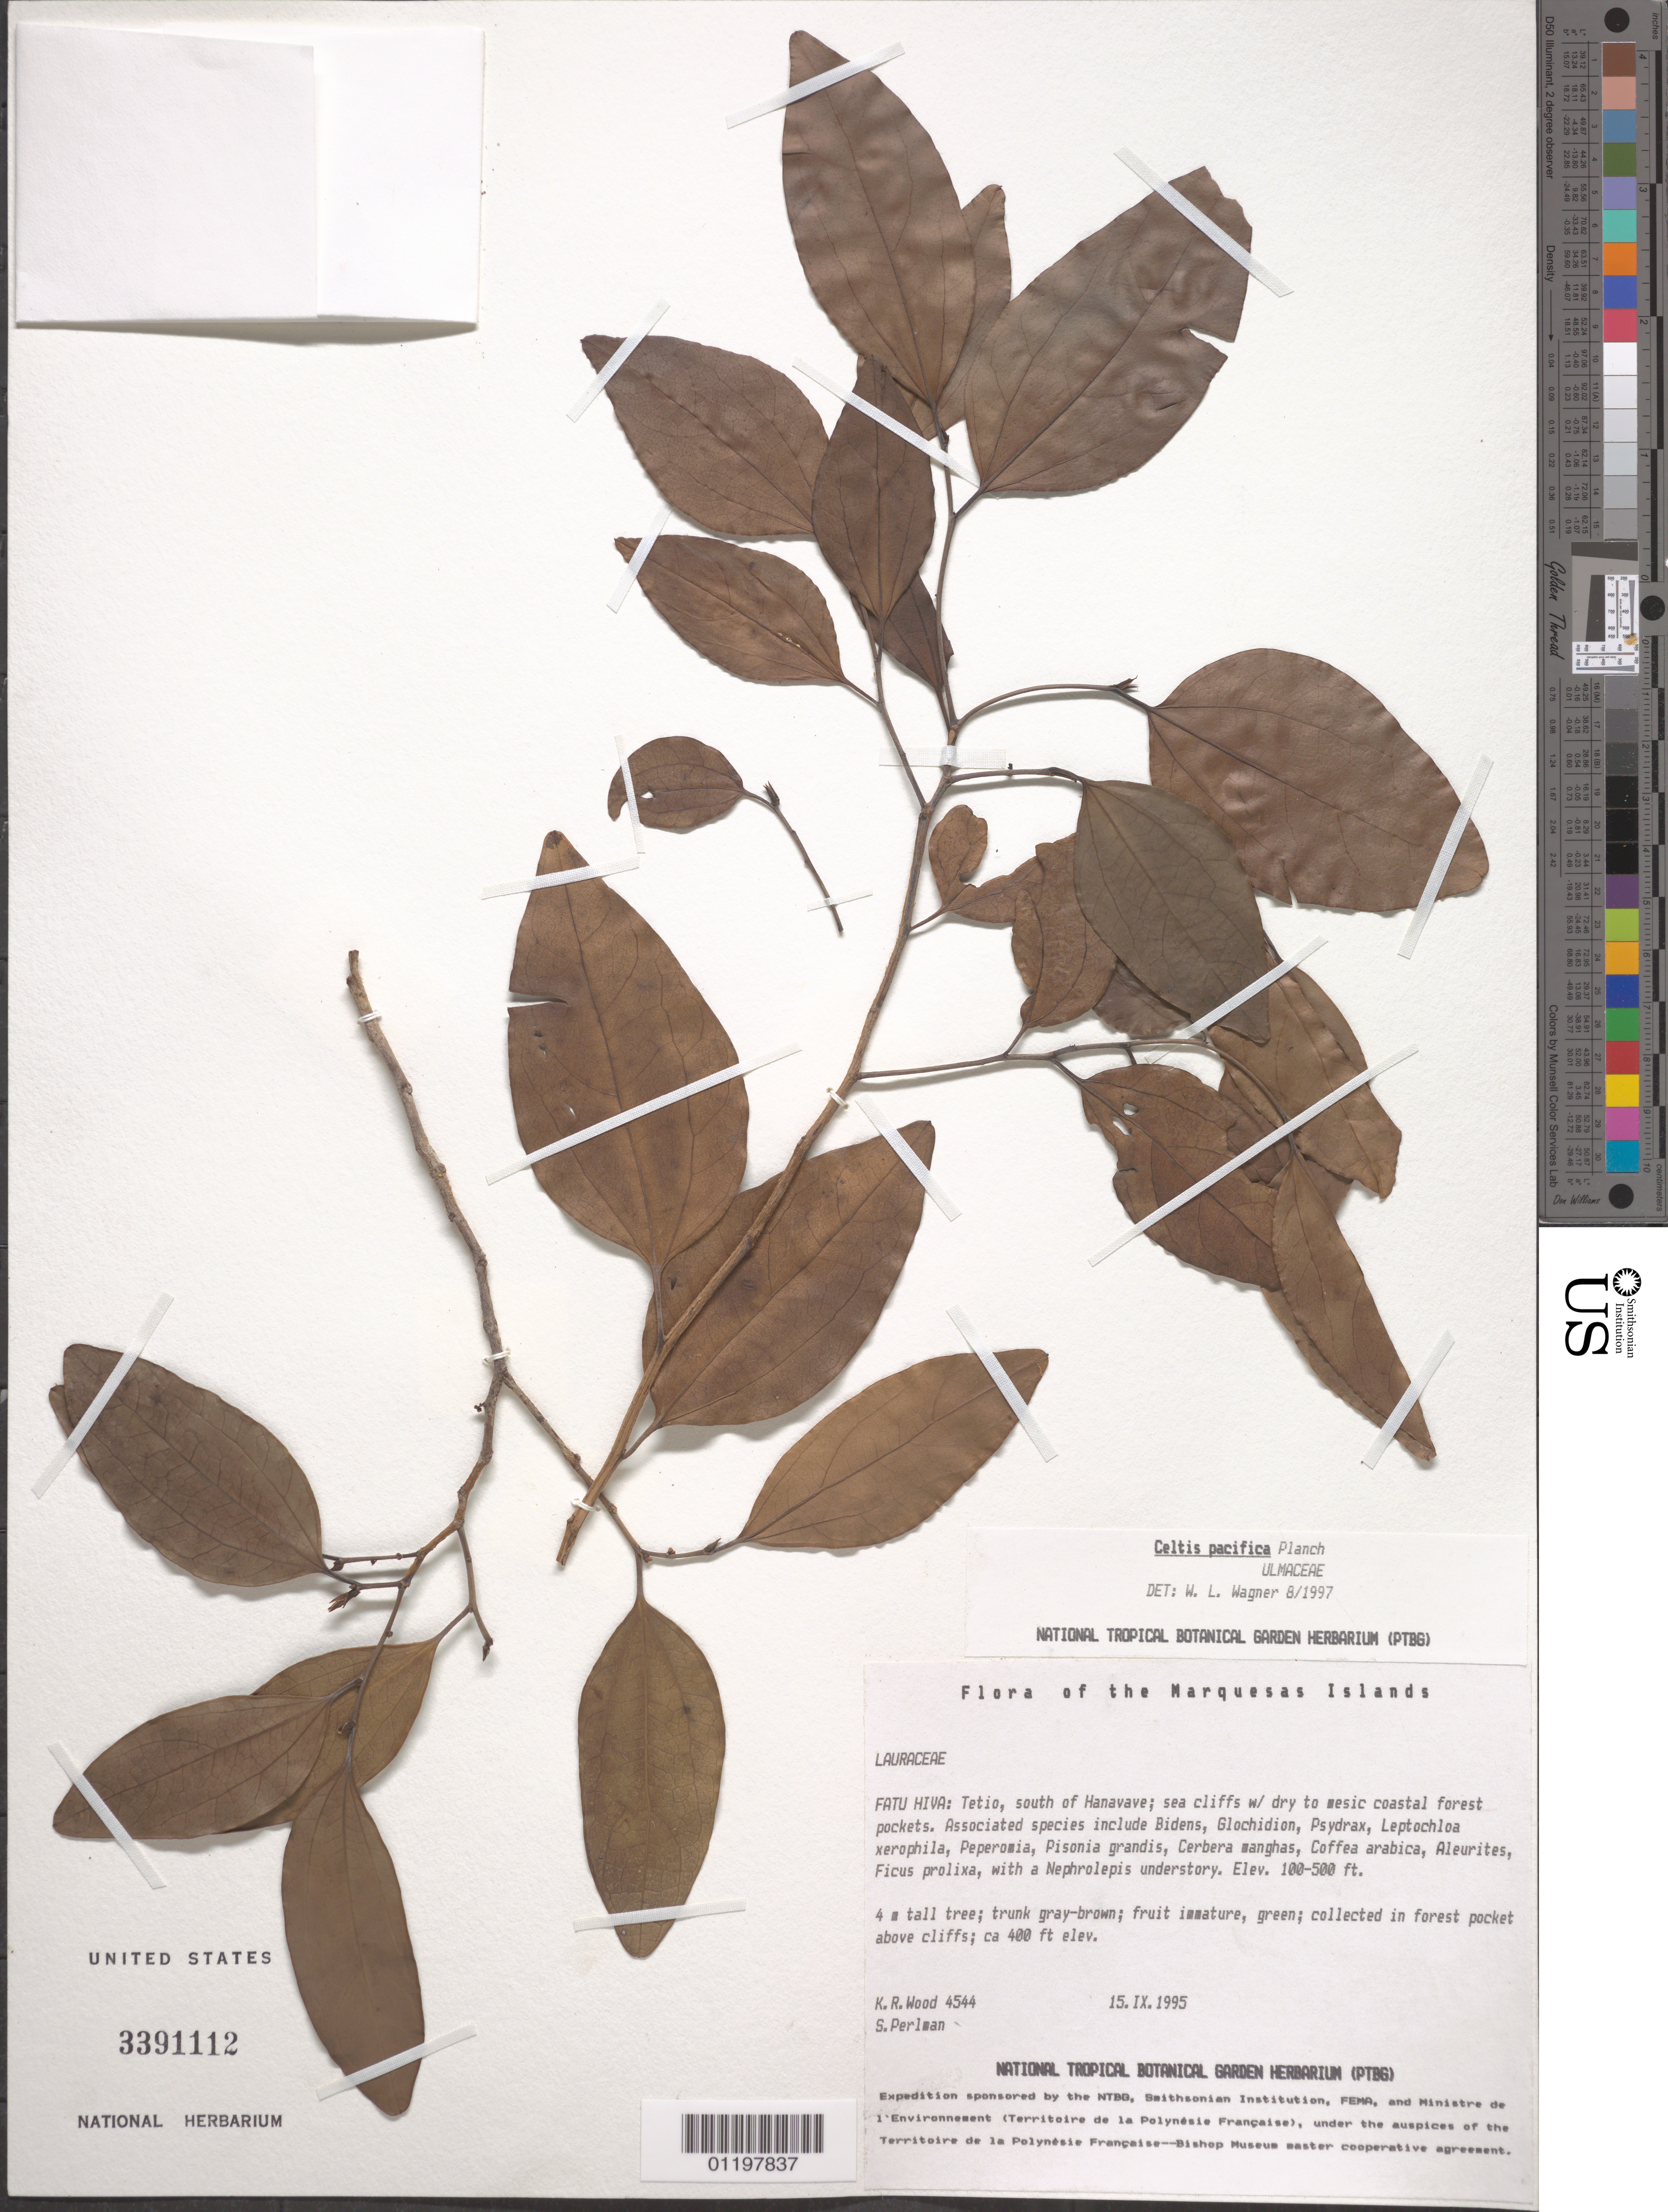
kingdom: Plantae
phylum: Tracheophyta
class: Magnoliopsida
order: Rosales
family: Cannabaceae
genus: Celtis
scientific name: Celtis pacifica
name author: Planch.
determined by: Wagner, W. L., (BOT), Smithsonian Institution - National Museum of Natural History (UNITED STATES)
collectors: K. R. Wood & S. P. Perlman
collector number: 4544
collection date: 1995-09-15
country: French Polynesia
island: Fatu Hiva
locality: Tetio, S of Hanavave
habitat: Coastal sea cliffs w/ dry to mesic coastal forest pockets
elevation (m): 122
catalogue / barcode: US 3391112